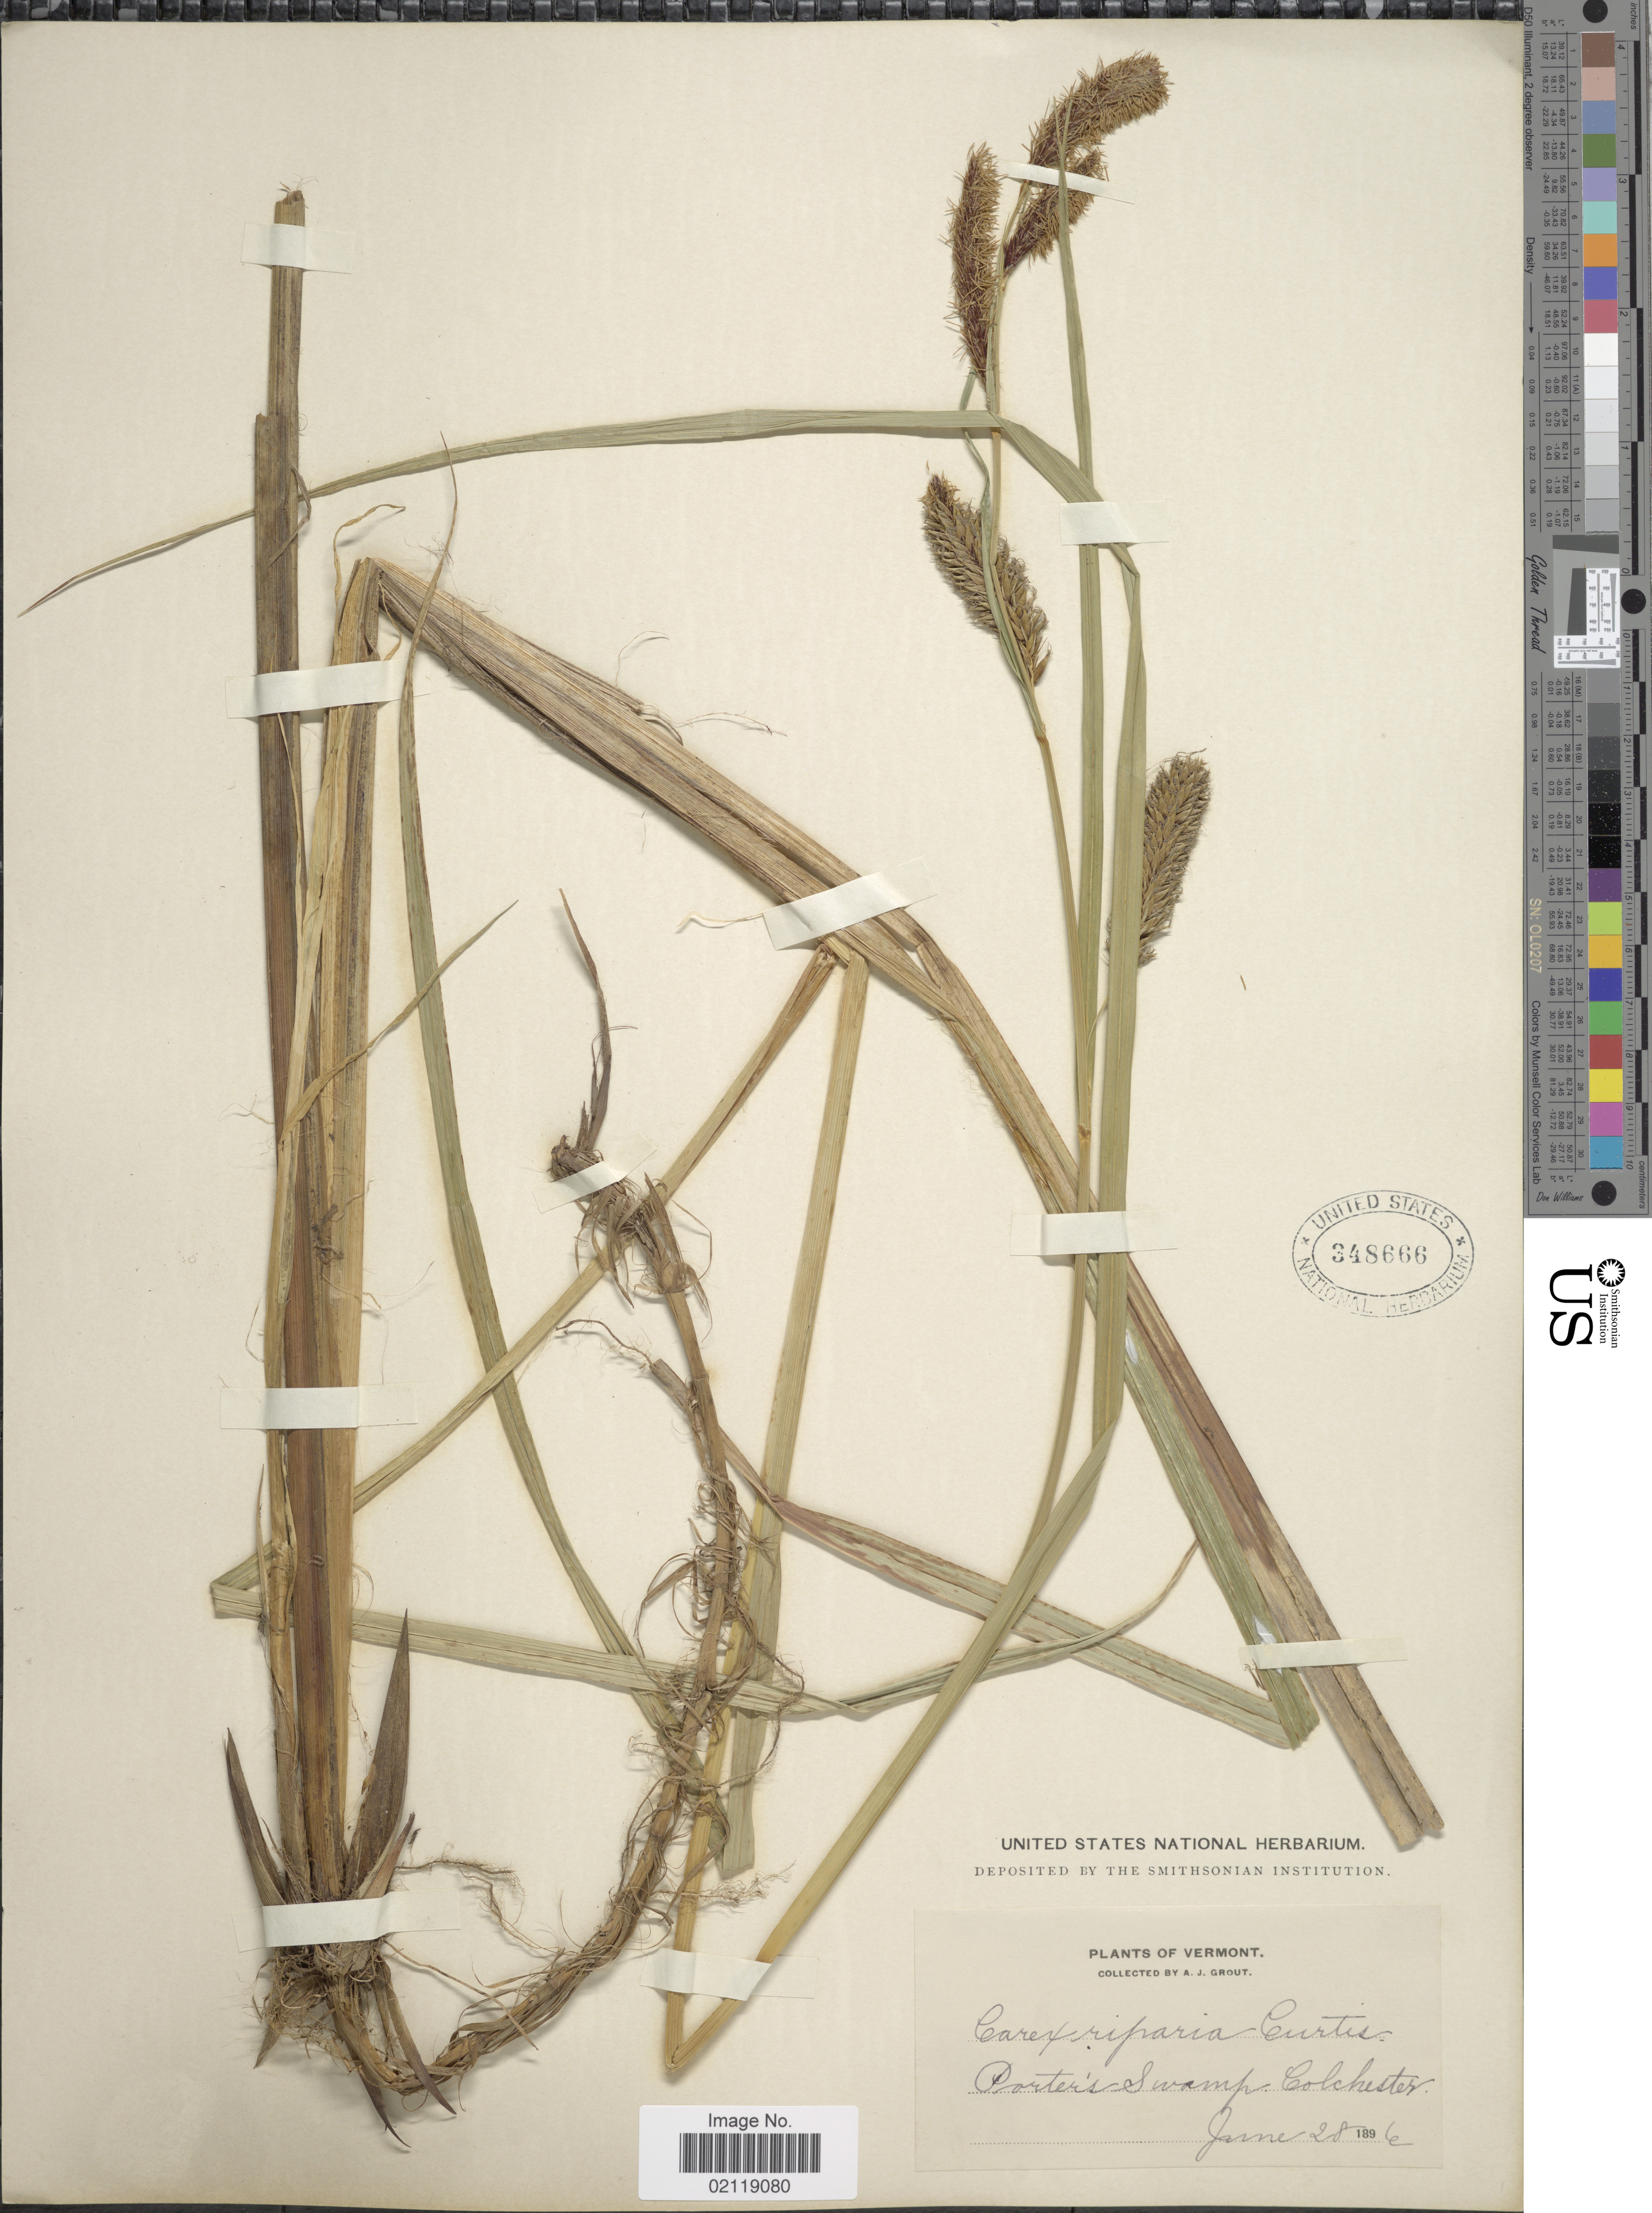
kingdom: Plantae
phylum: Tracheophyta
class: Liliopsida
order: Poales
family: Cyperaceae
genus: Carex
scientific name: Carex lacustris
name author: Willd.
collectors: A. J. Grout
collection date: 1896-06-28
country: United States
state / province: Vermont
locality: Porter's Swamp. Colchester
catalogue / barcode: US 348666